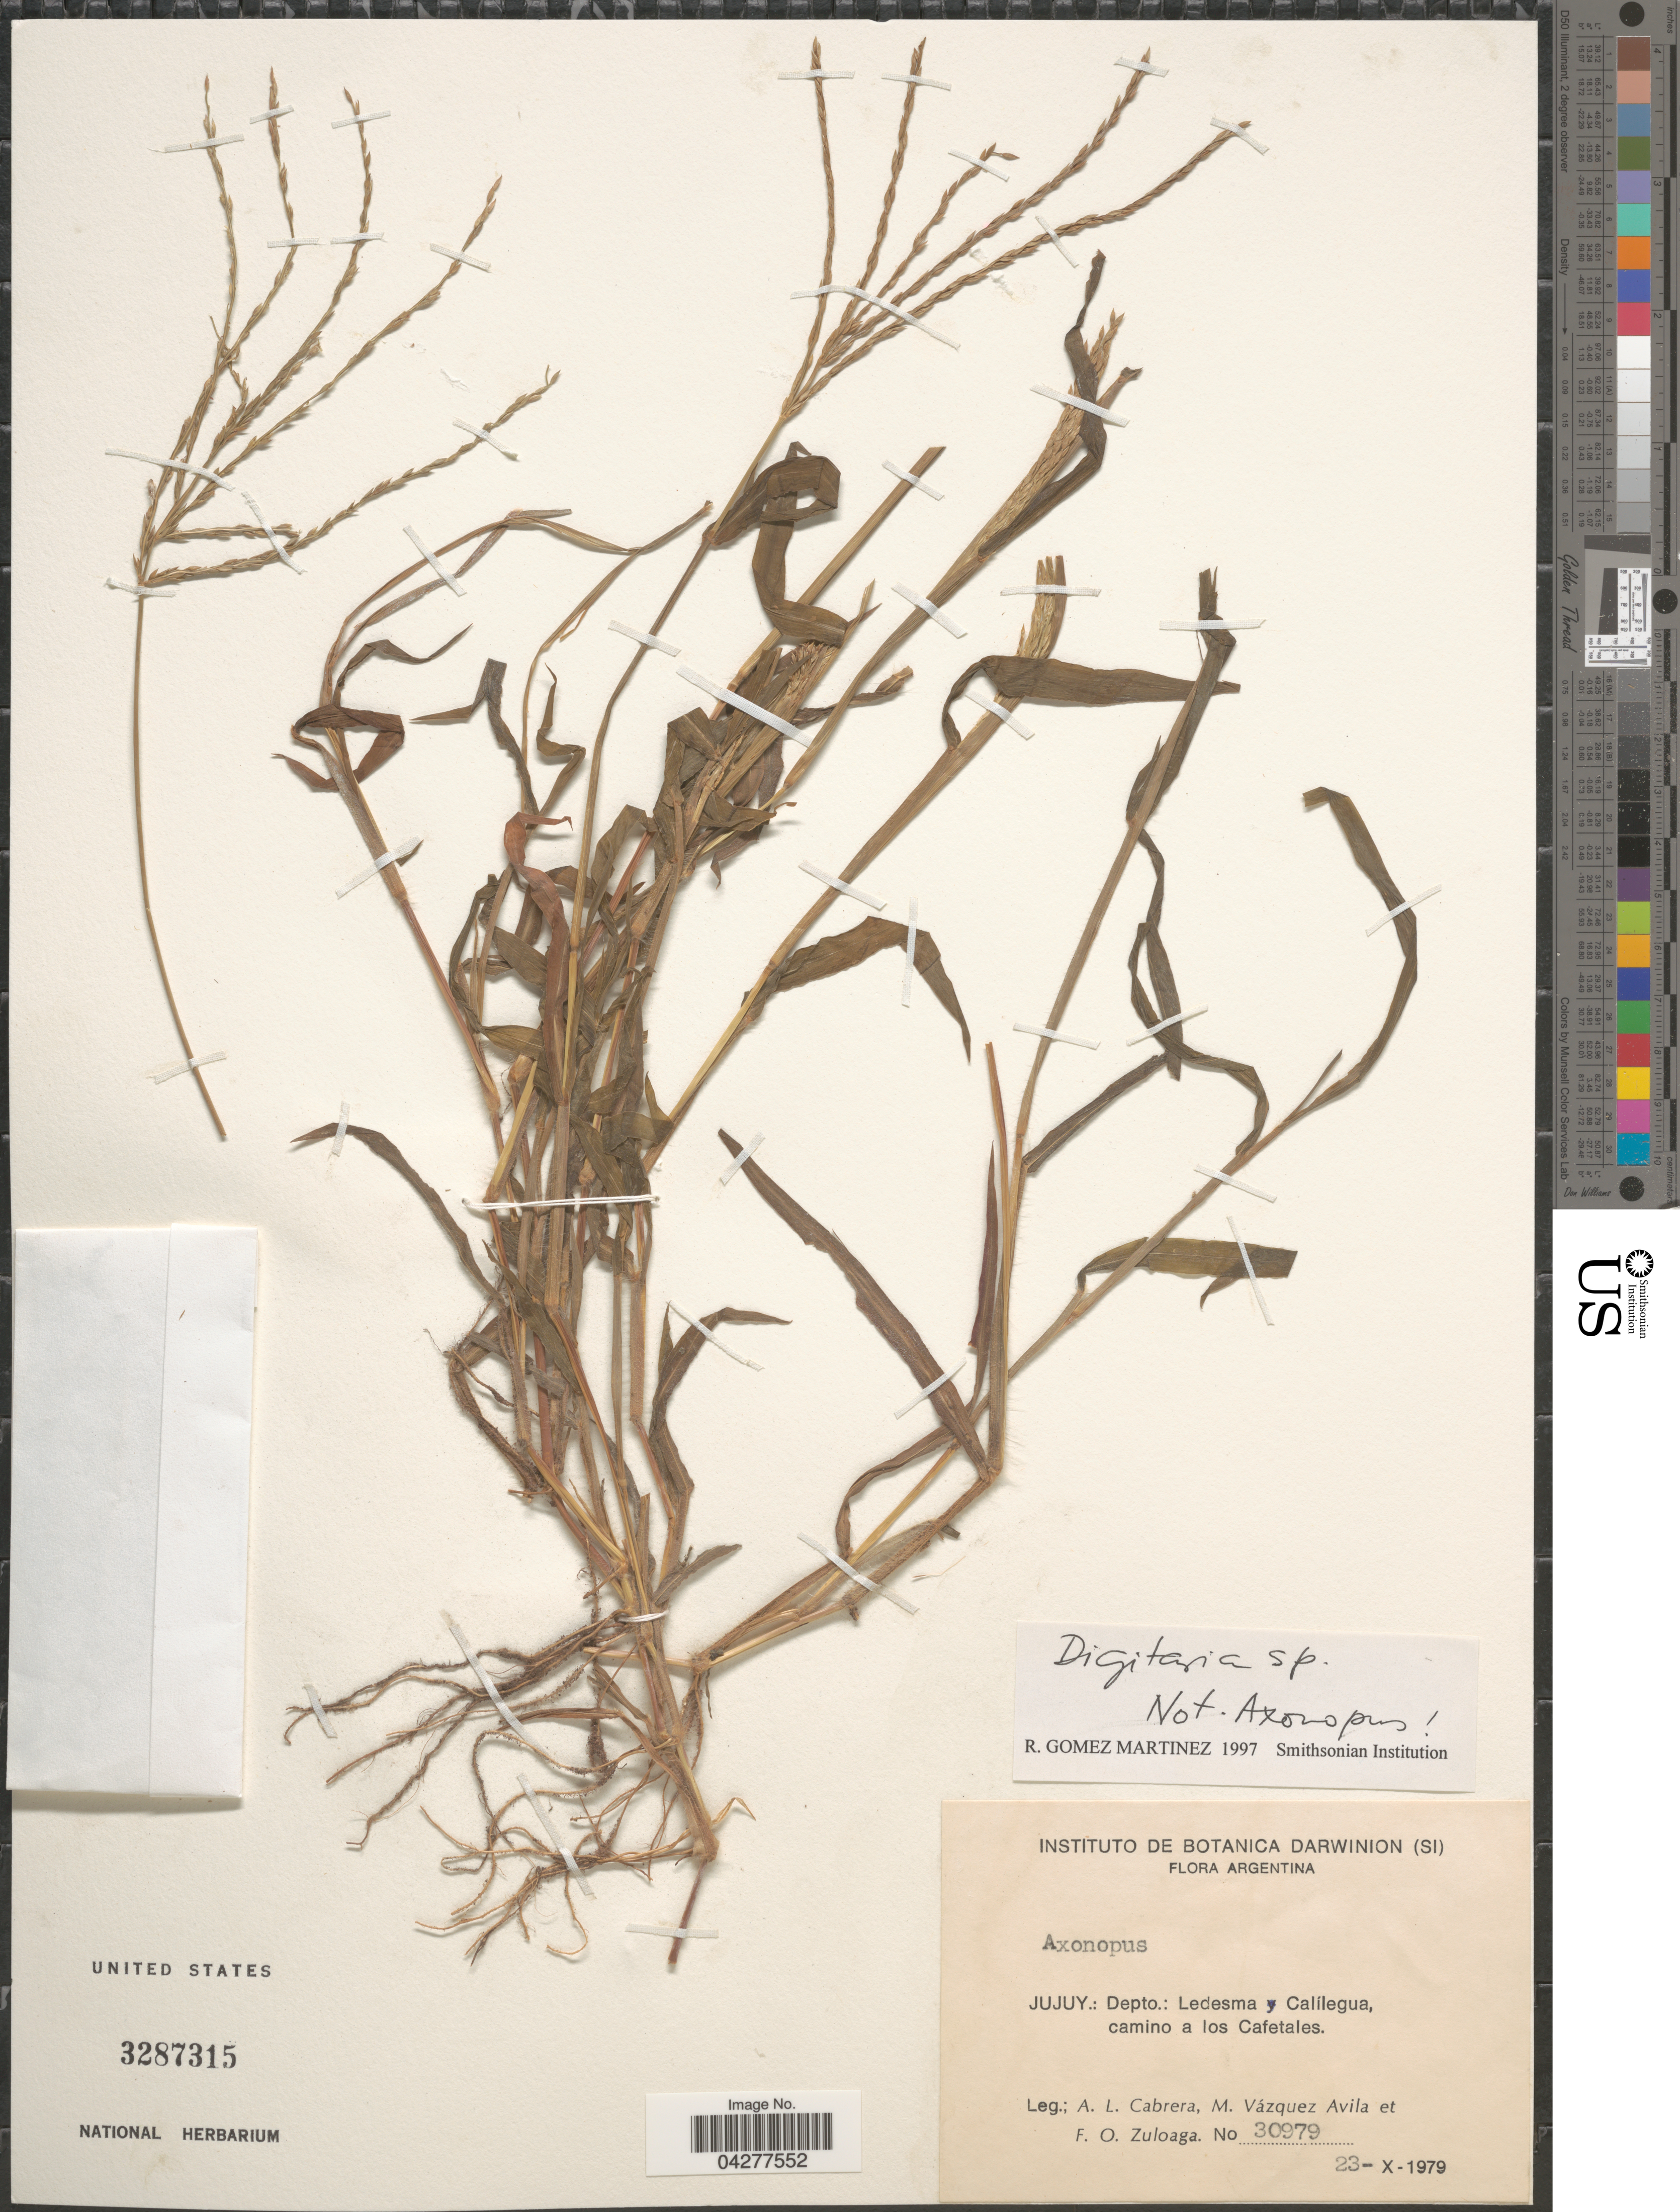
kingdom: Plantae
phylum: Tracheophyta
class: Liliopsida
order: Poales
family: Poaceae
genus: Digitaria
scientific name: Digitaria sp.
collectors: A. L. Cabrera, M. Vásquez Avila & F. O. Zuloaga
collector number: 30979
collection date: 1979-10-23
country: Argentina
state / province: Jujuy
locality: Depto.: Ledesma y Calílegua, camino a los Cafetales.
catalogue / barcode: US 3287315